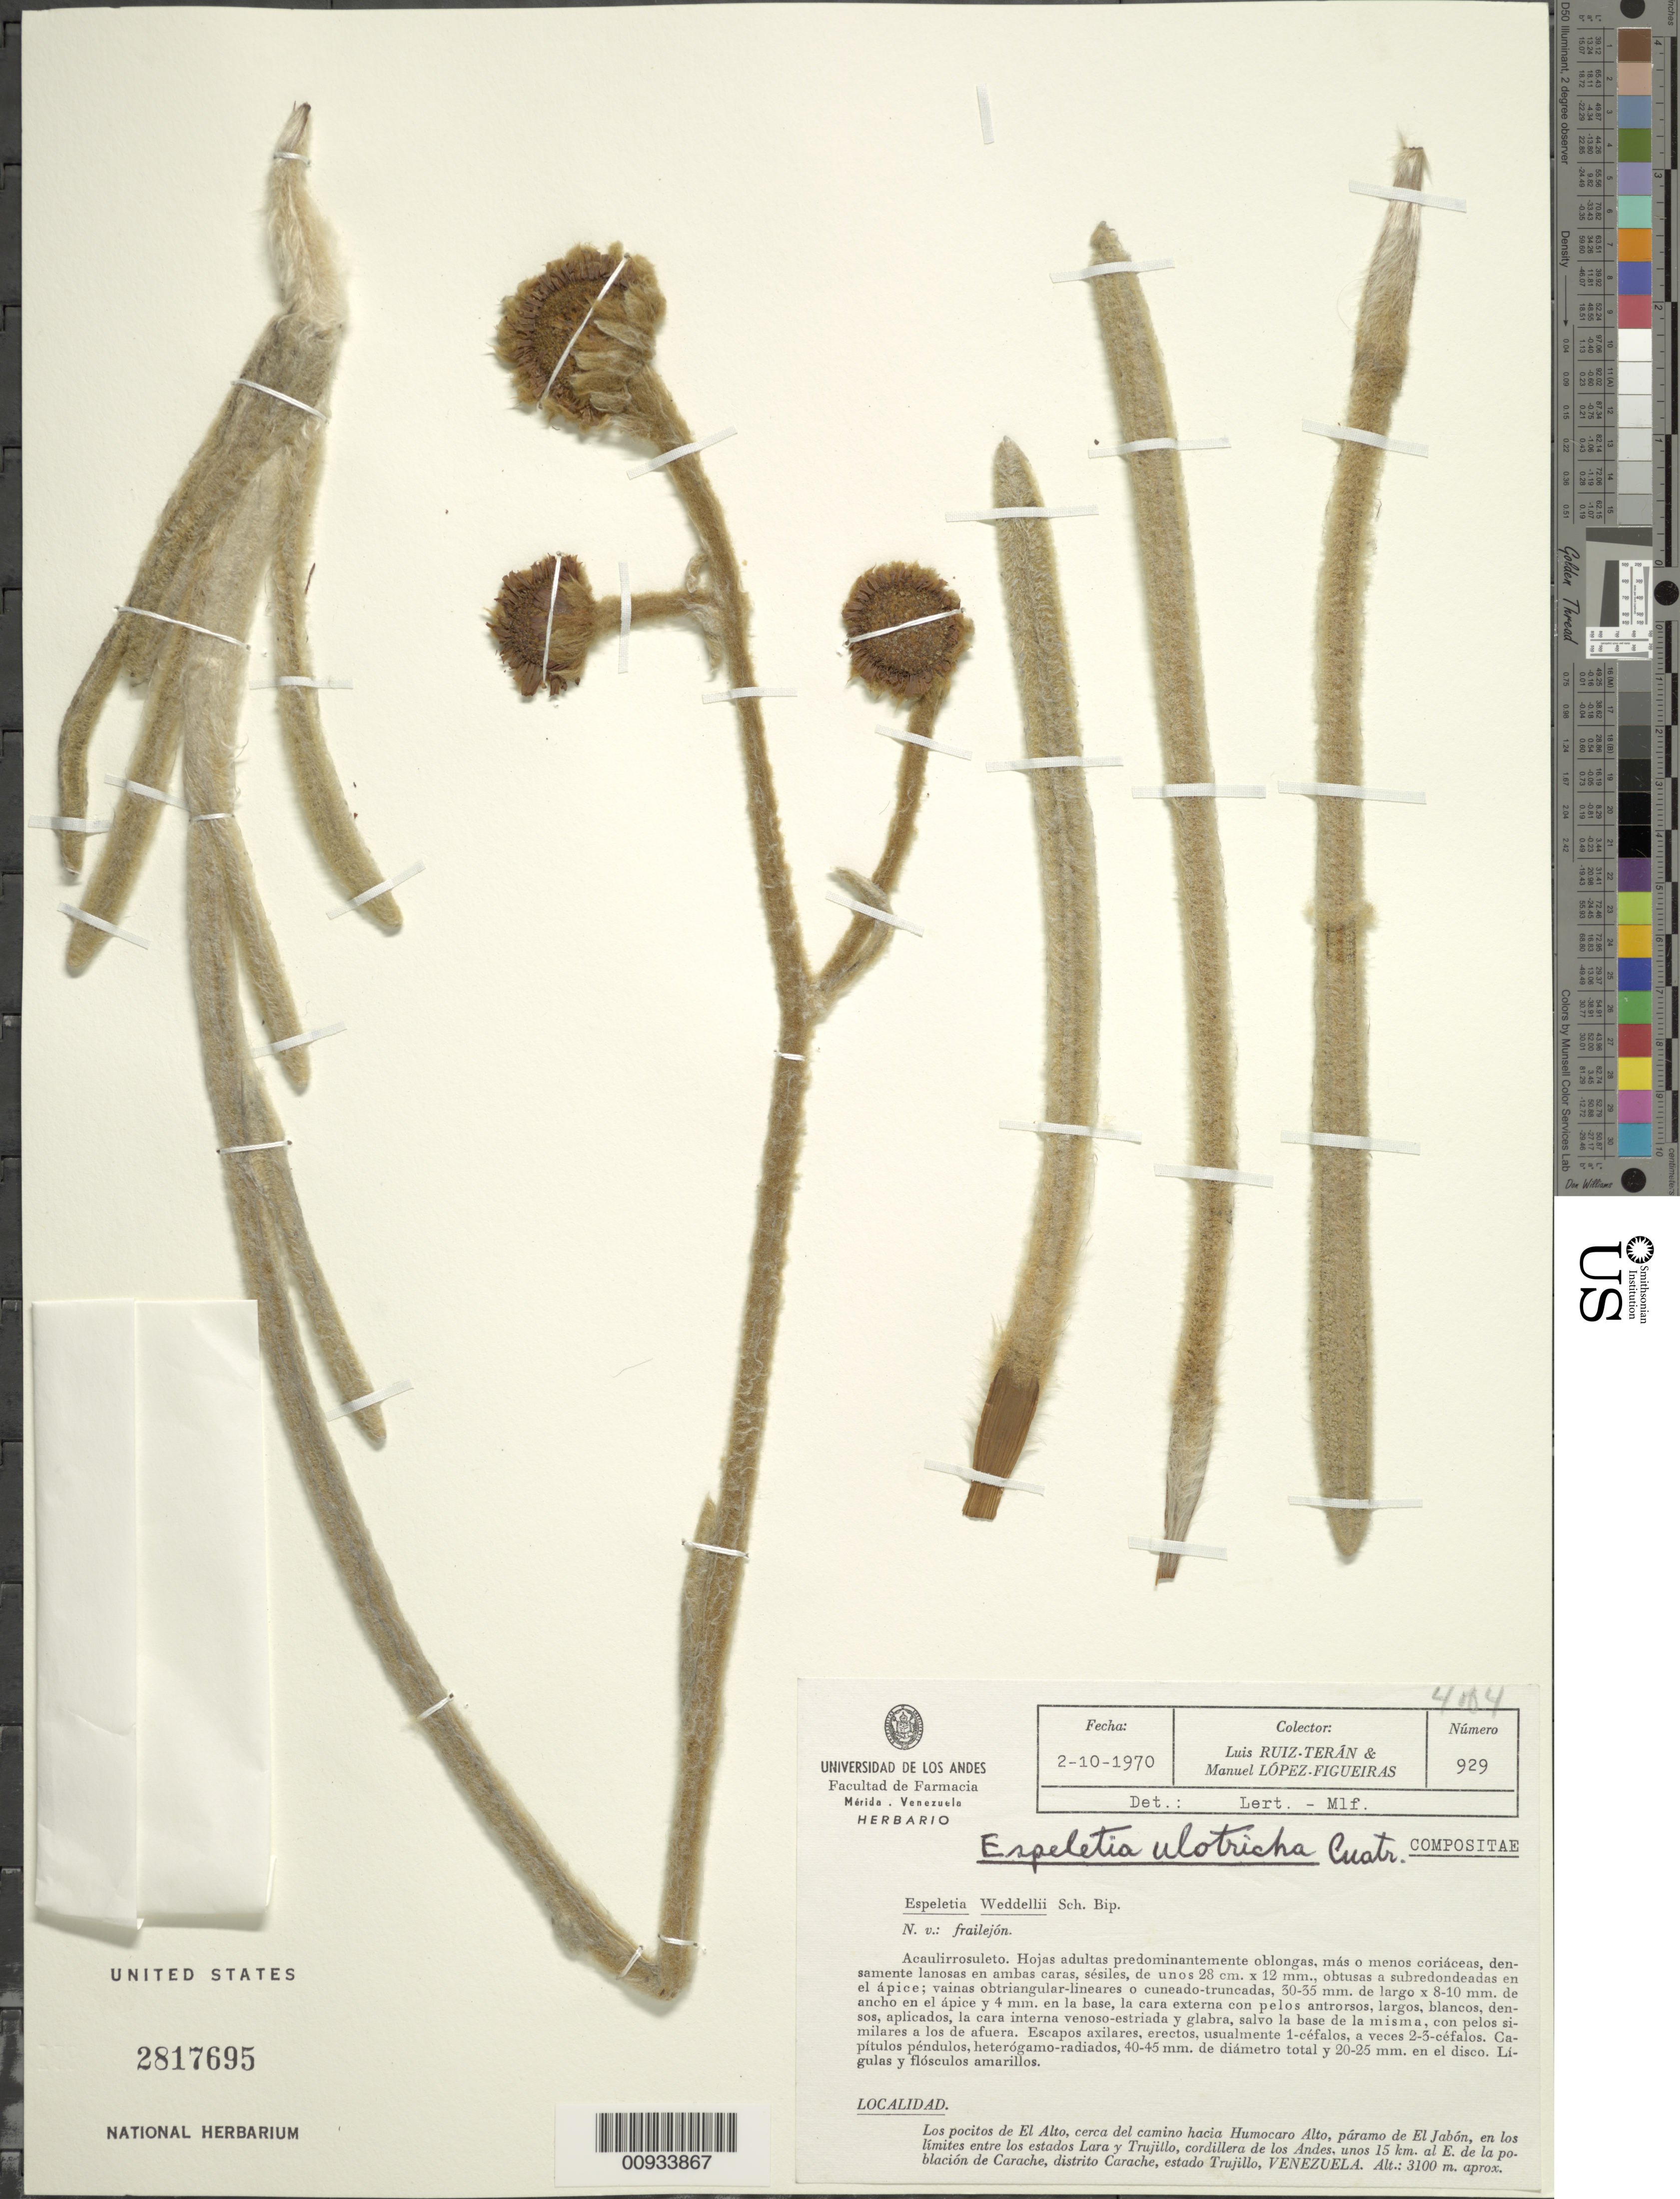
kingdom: Plantae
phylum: Tracheophyta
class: Magnoliopsida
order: Asterales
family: Asteraceae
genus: Espeletia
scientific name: Espeletia ulotricha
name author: Cuatrec.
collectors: L. Teran & M. López Figueiras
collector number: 929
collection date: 1970-10-02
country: Venezuela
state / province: Trujillo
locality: Los pocitos de El Alto, cerca del camino hacia Humocaro Alto, paramo de El Jabon, en los limites entre los estados Lara y Trujillo, cordillera de Los Andes, unos 15 km. al E. de la poblacion de Carache, distrito Carache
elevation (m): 3100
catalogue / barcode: US 2817695